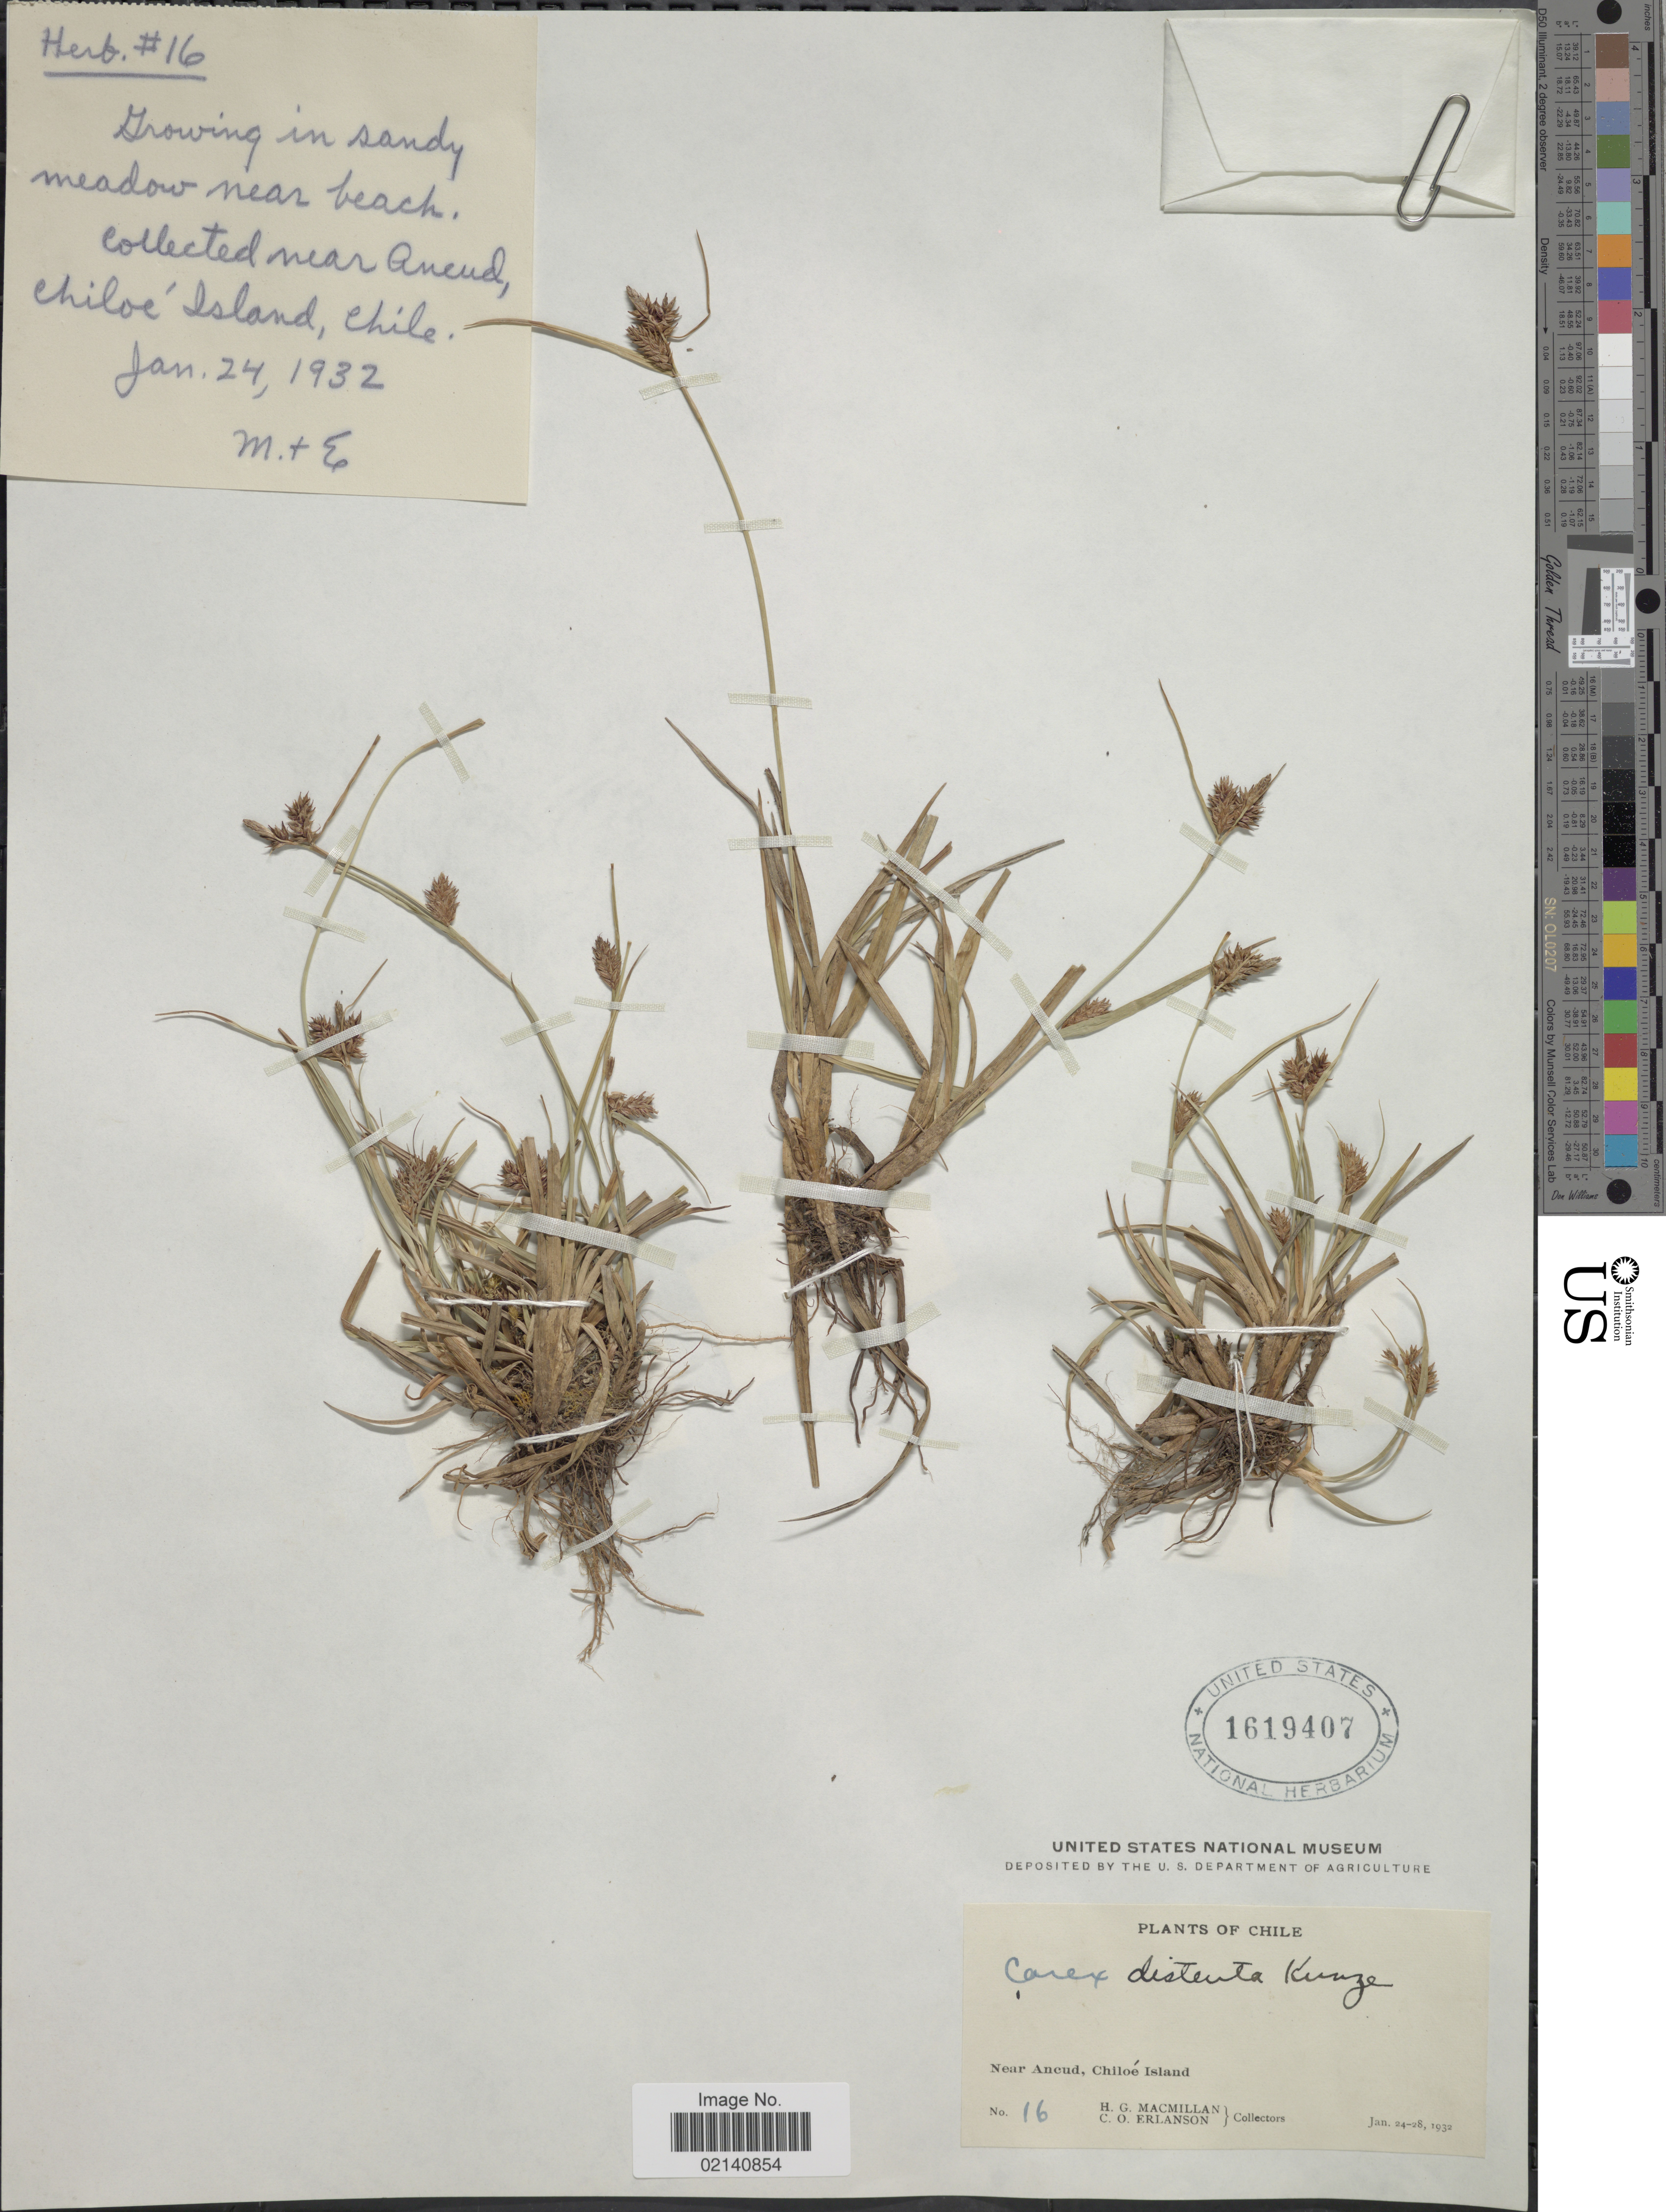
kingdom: Plantae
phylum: Tracheophyta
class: Liliopsida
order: Poales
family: Cyperaceae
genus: Carex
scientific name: Carex fuscula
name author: d'Urv.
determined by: Jimnéz-Mejias, Pedro, (UPOS), Universidad Pablo de Olavide (SPAIN)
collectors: H. MacMillan & C. O. Erlanson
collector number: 16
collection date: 1932-01-24/1932-01-28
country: Chile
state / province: Arica y Parinacota (XV)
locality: Near Ancud, Chiloe Island, in sandy meadow near beach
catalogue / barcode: US 1619407